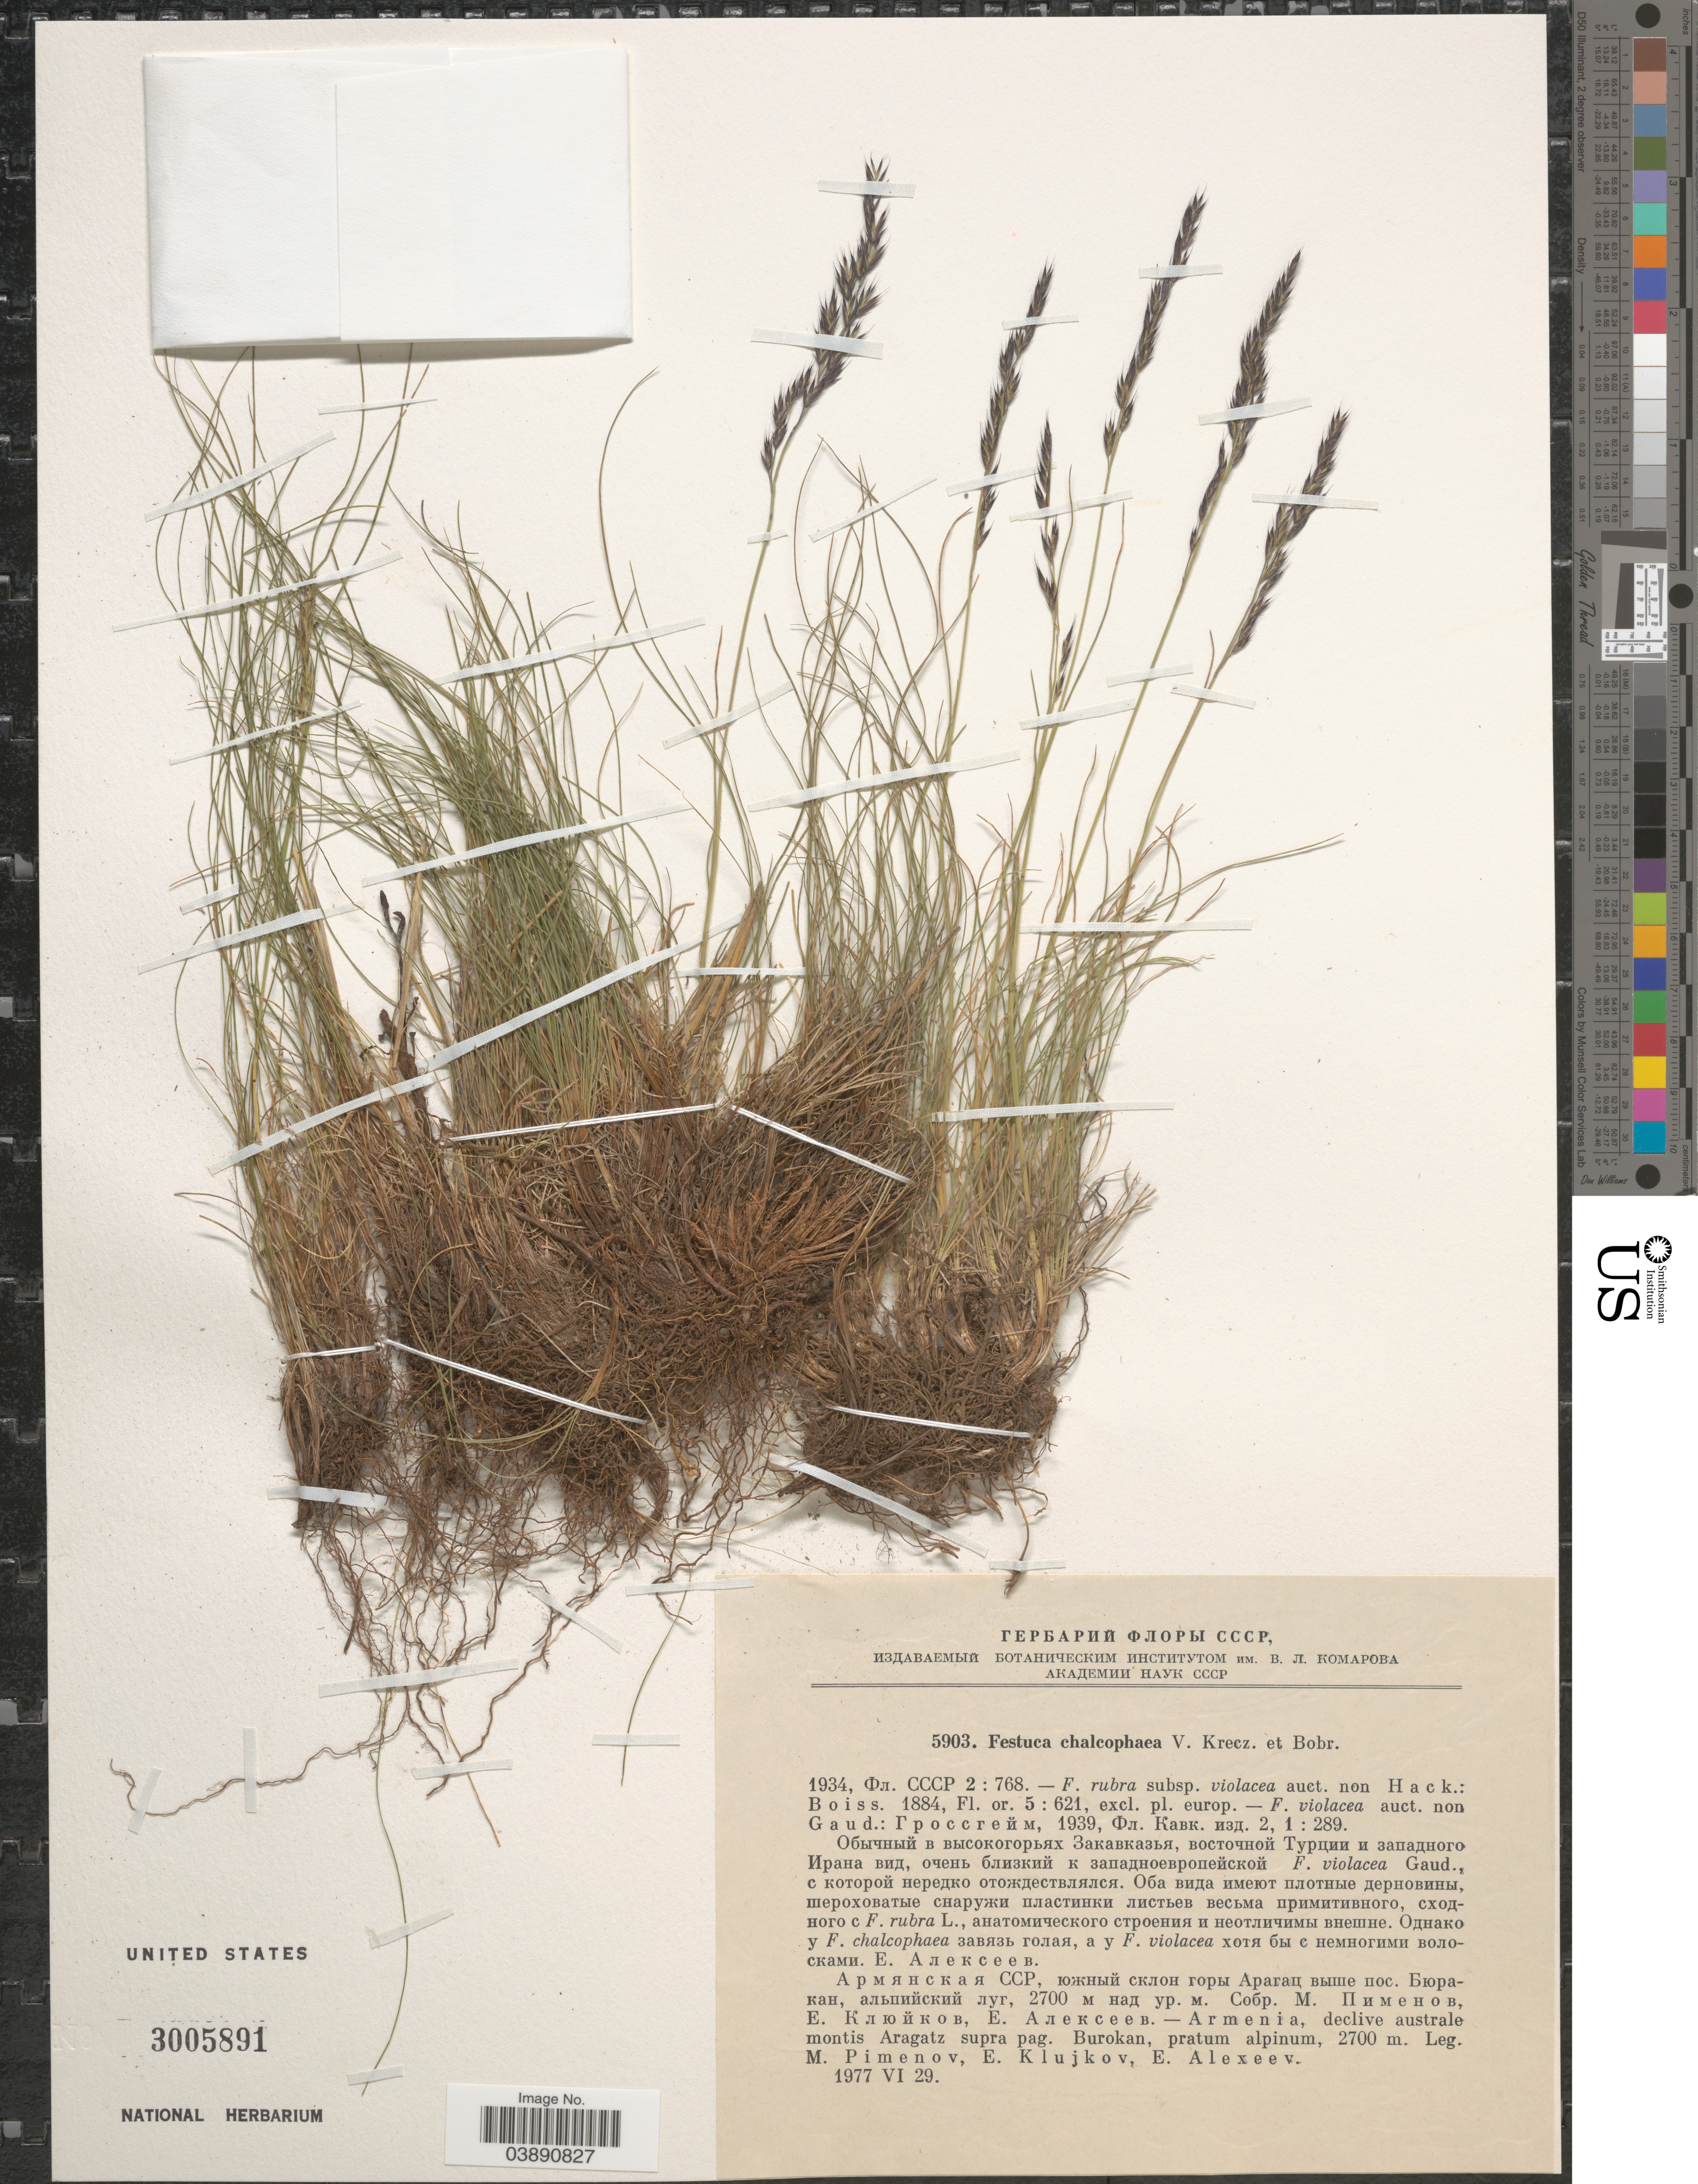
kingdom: Plantae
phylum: Tracheophyta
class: Liliopsida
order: Poales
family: Poaceae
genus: Festuca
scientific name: Festuca chalcophaea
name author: V.I. Krecz. & Bobrov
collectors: M. Pimenov, E. Klujkov & E. B. Alexeev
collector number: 5903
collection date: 1977-06-29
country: Armenia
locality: Declive australe montis Aragatz supra pag. Burokan, pratum alpinum.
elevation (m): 2700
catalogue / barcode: US 3005891